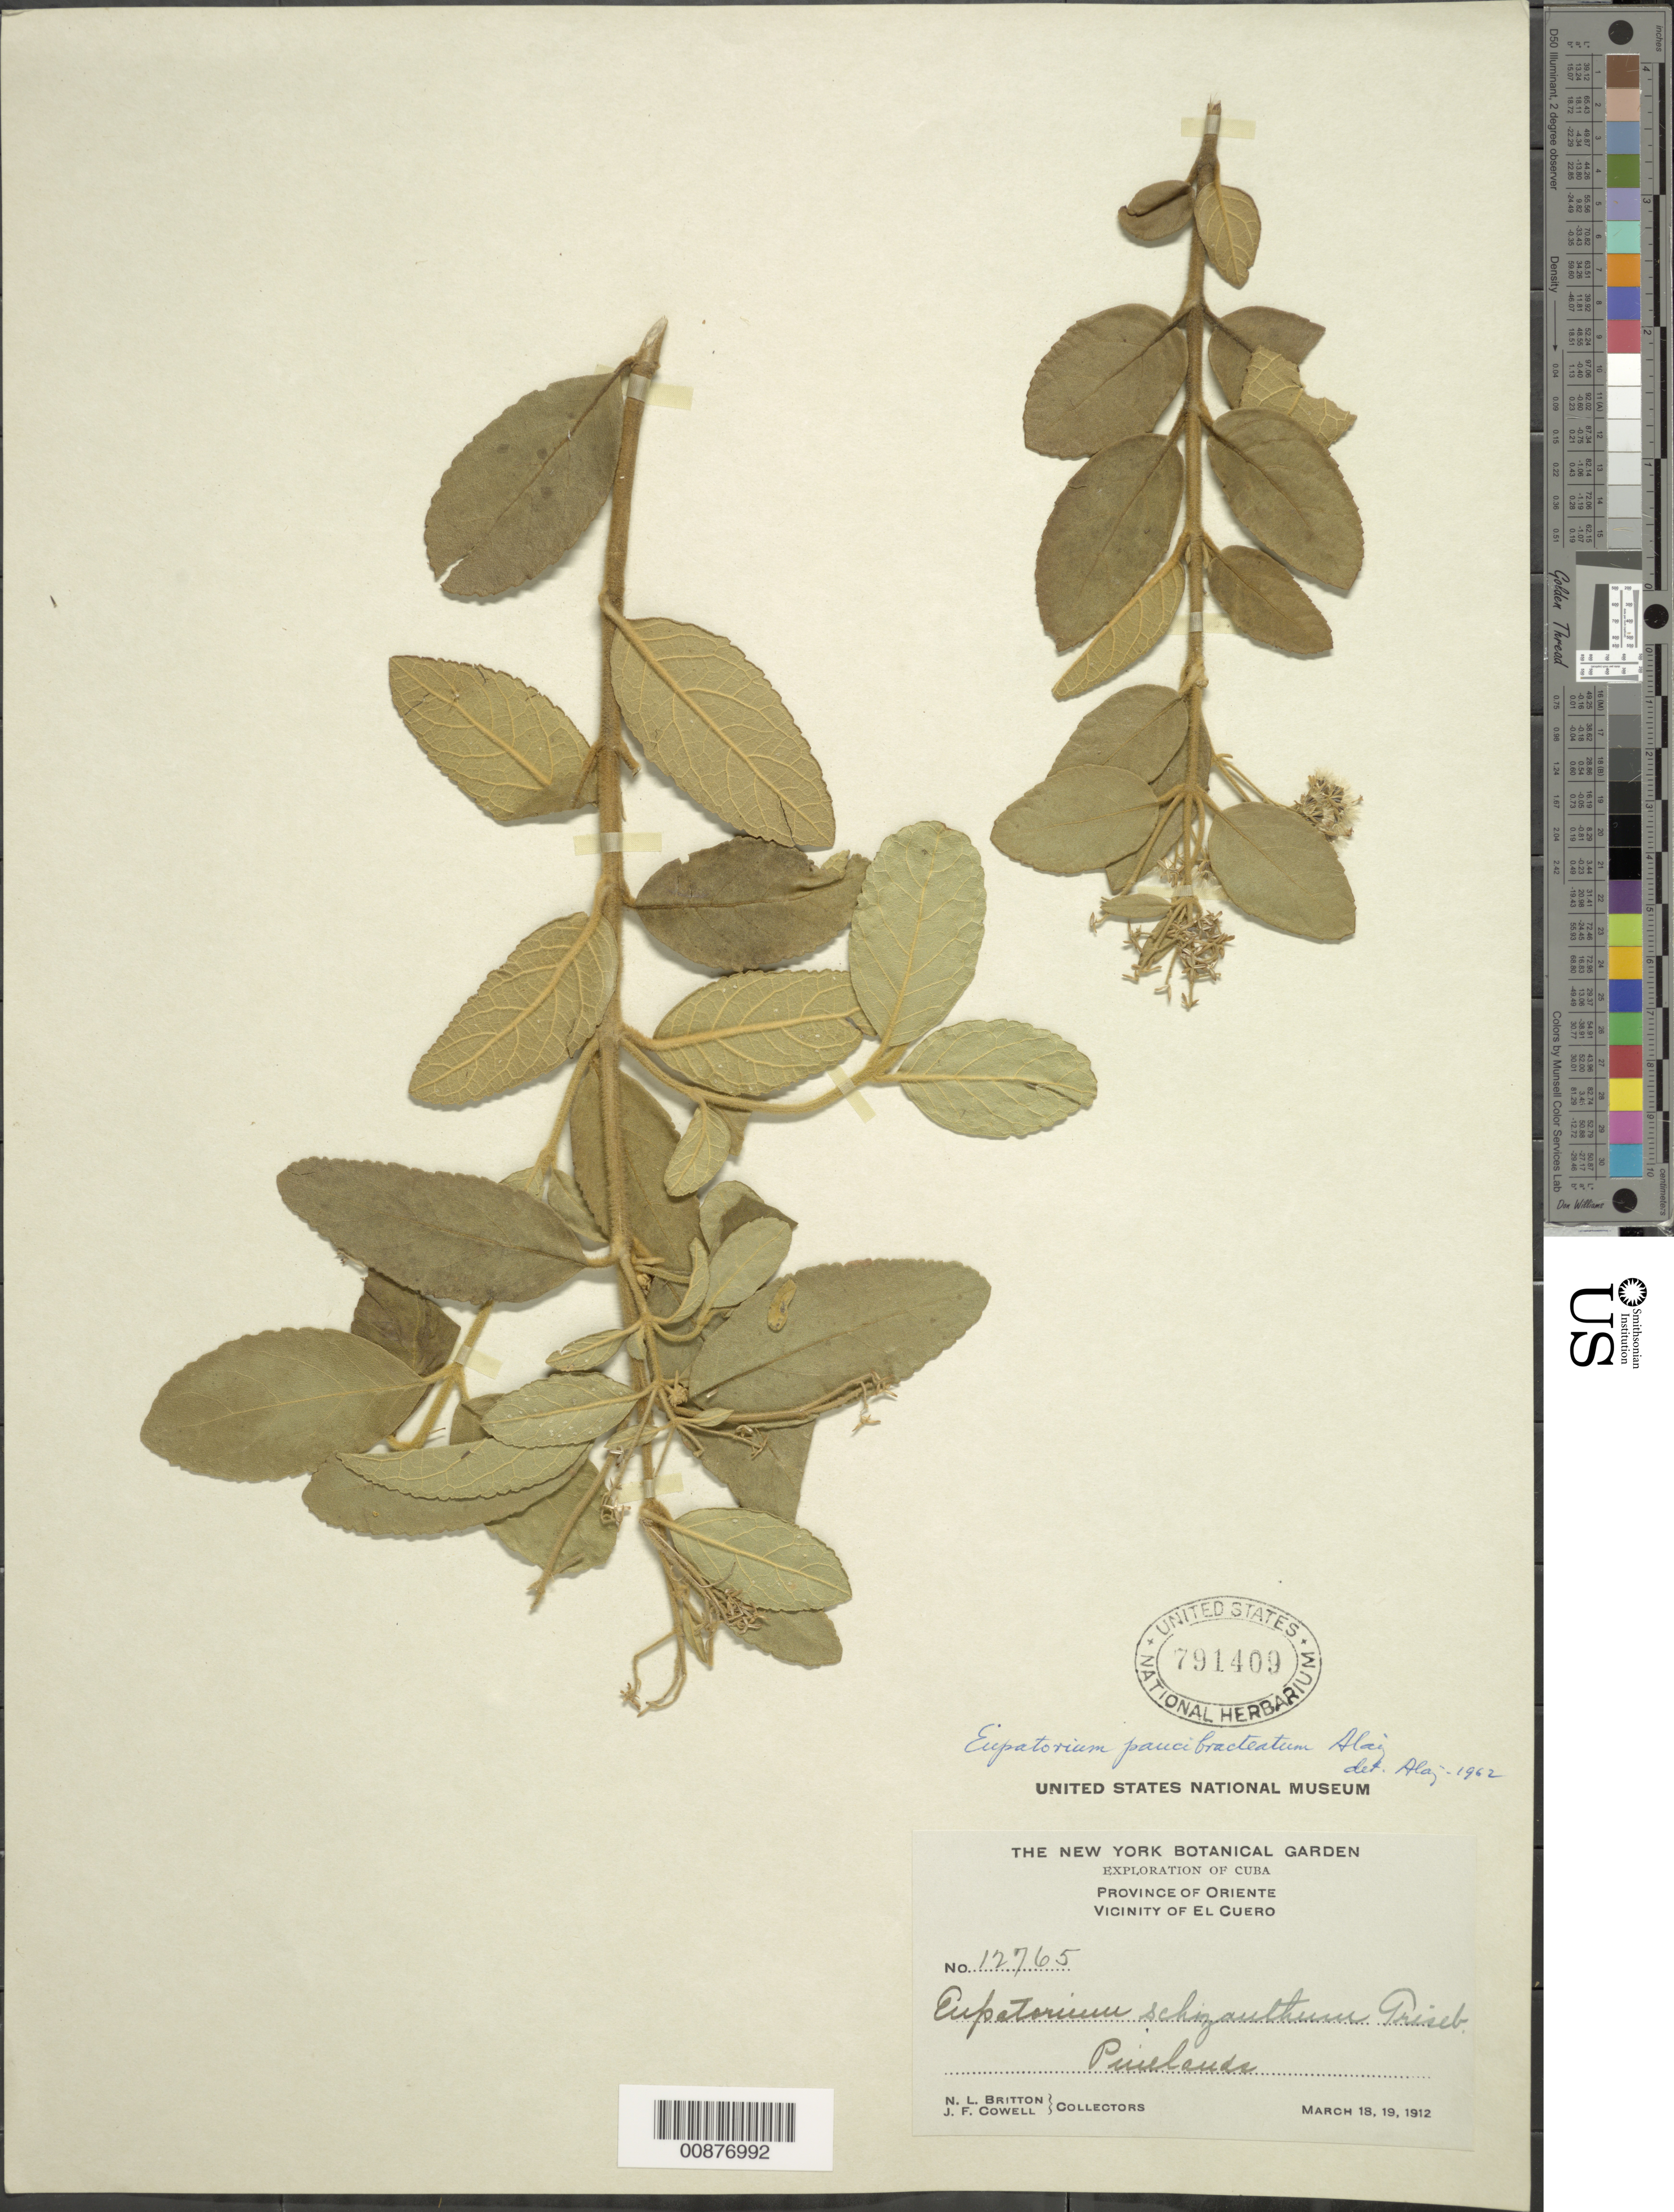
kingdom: Plantae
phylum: Tracheophyta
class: Magnoliopsida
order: Asterales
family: Asteraceae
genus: Ageratina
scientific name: Ageratina paucibracteata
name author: (Alain) R.M. King & H. Rob.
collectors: N. Britton & J. F. Cowell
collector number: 12765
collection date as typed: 18 Mar 1912 to 19 Mar 1912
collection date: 1912-03-18/1912-03-19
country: Cuba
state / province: Oriente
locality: Vicinity of El Cuero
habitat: Pinelands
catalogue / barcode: US 791409